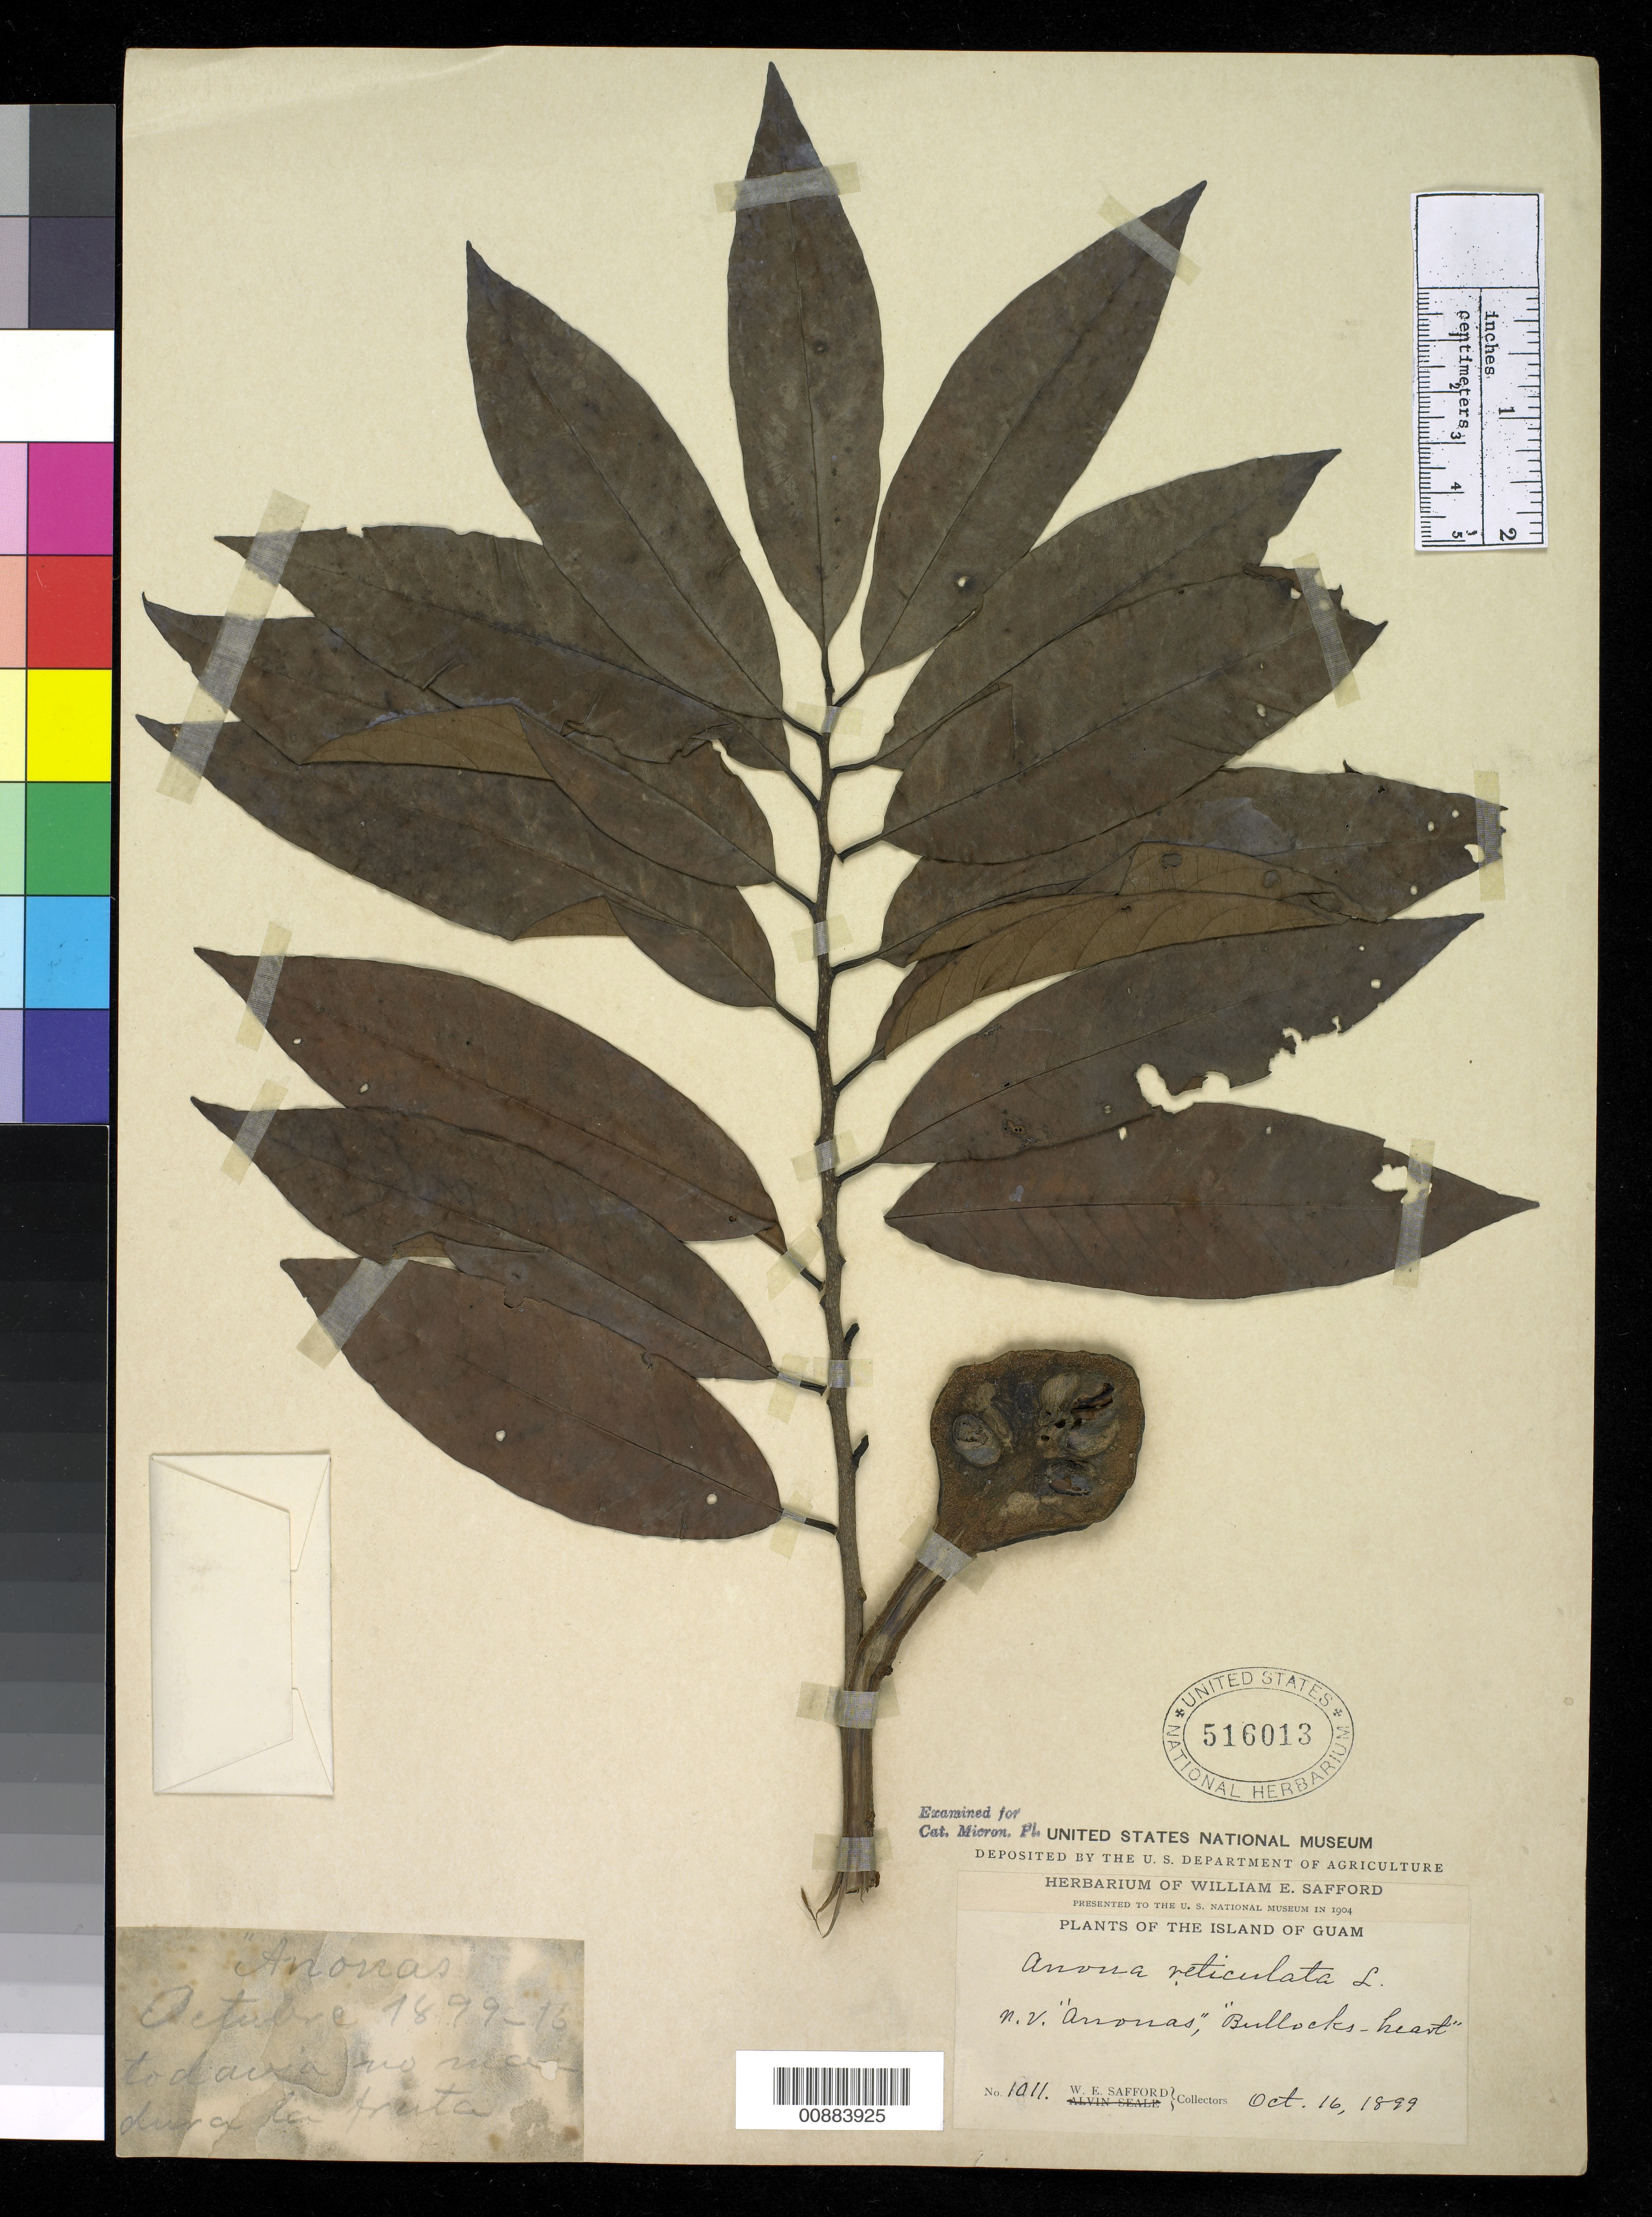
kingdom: Plantae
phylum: Tracheophyta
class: Magnoliopsida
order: Magnoliales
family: Annonaceae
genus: Annona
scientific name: Annona reticulata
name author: L.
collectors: W. E. Safford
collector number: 1011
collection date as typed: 16 Oct 1899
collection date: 1899-10-16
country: Guam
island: Guam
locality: Guam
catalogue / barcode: US 516013